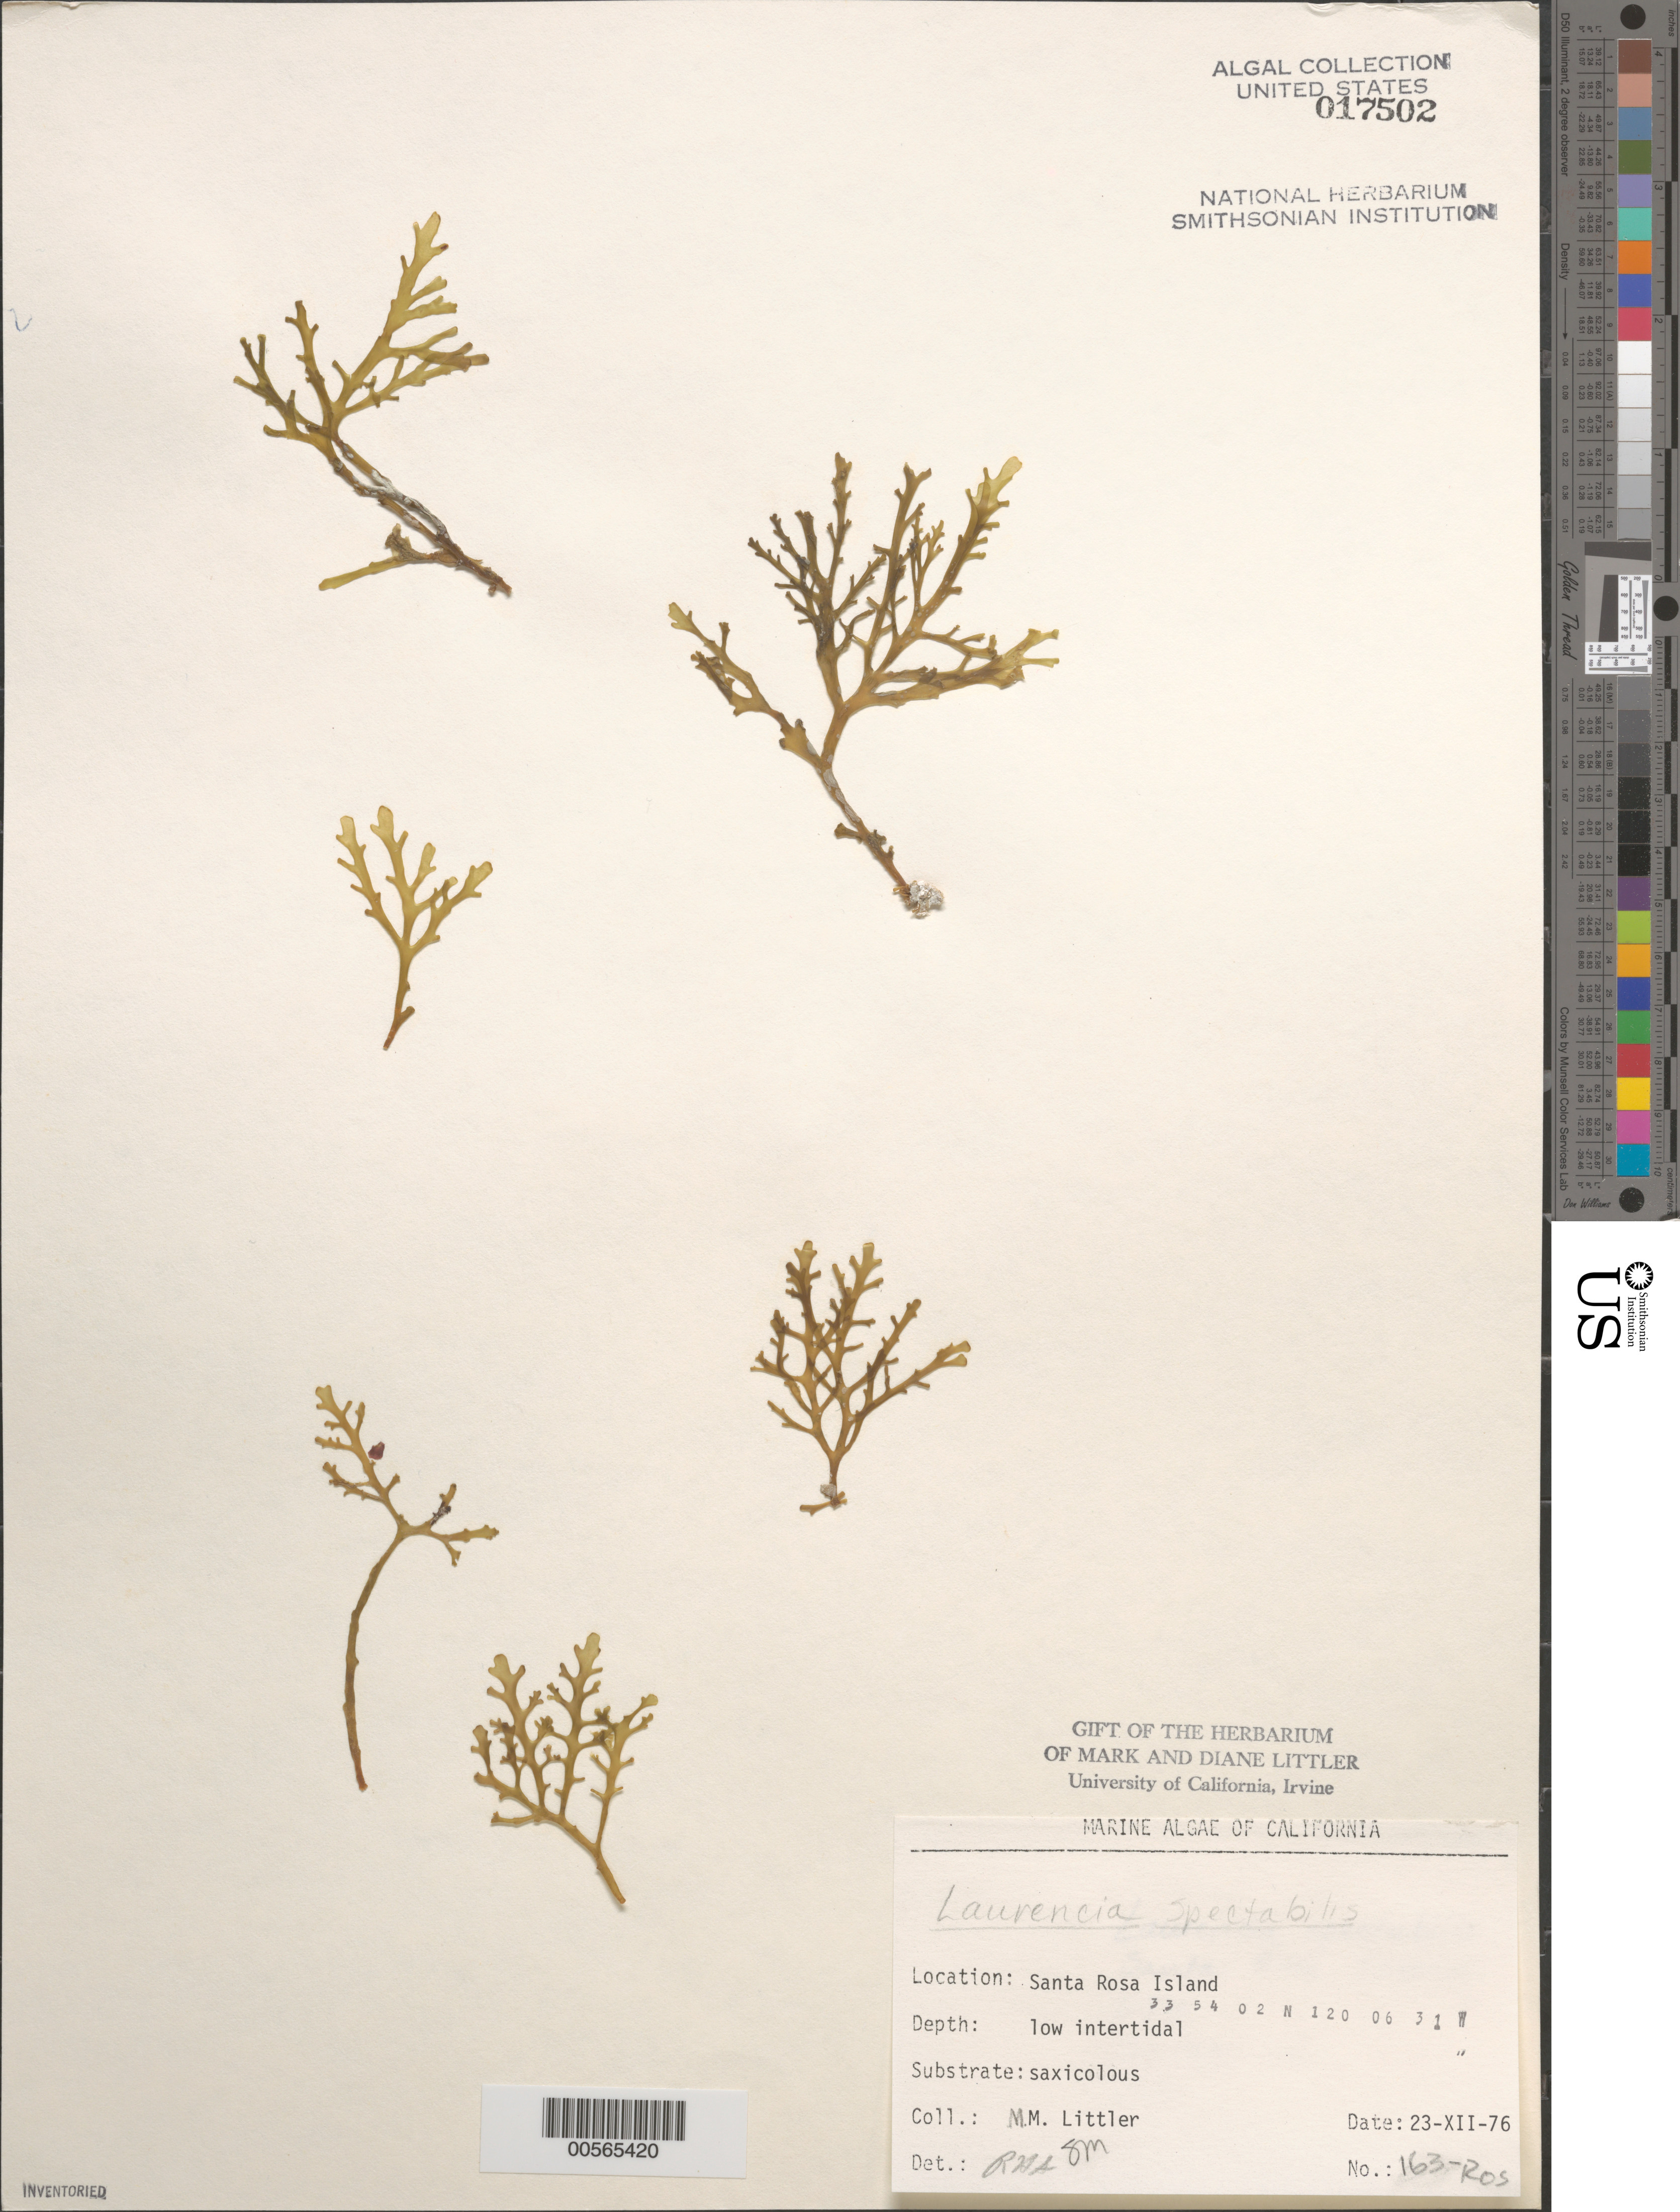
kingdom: Plantae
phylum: Rhodophyta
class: Florideophyceae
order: Ceramiales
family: Rhodomelaceae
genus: Osmundea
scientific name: Osmundea spectabilis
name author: (Postels & Rupr.) K.W. Nam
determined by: Algae name updating Project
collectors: M. M. Littler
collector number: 163-ros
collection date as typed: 23 Dec 1976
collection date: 1976-12-23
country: United States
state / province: California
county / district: Santa Barbara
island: Santa Rosa Island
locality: Johnson's Lee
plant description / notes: BLM-SOCALBIGHT Rocky Intertidal Survey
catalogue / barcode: US 17502